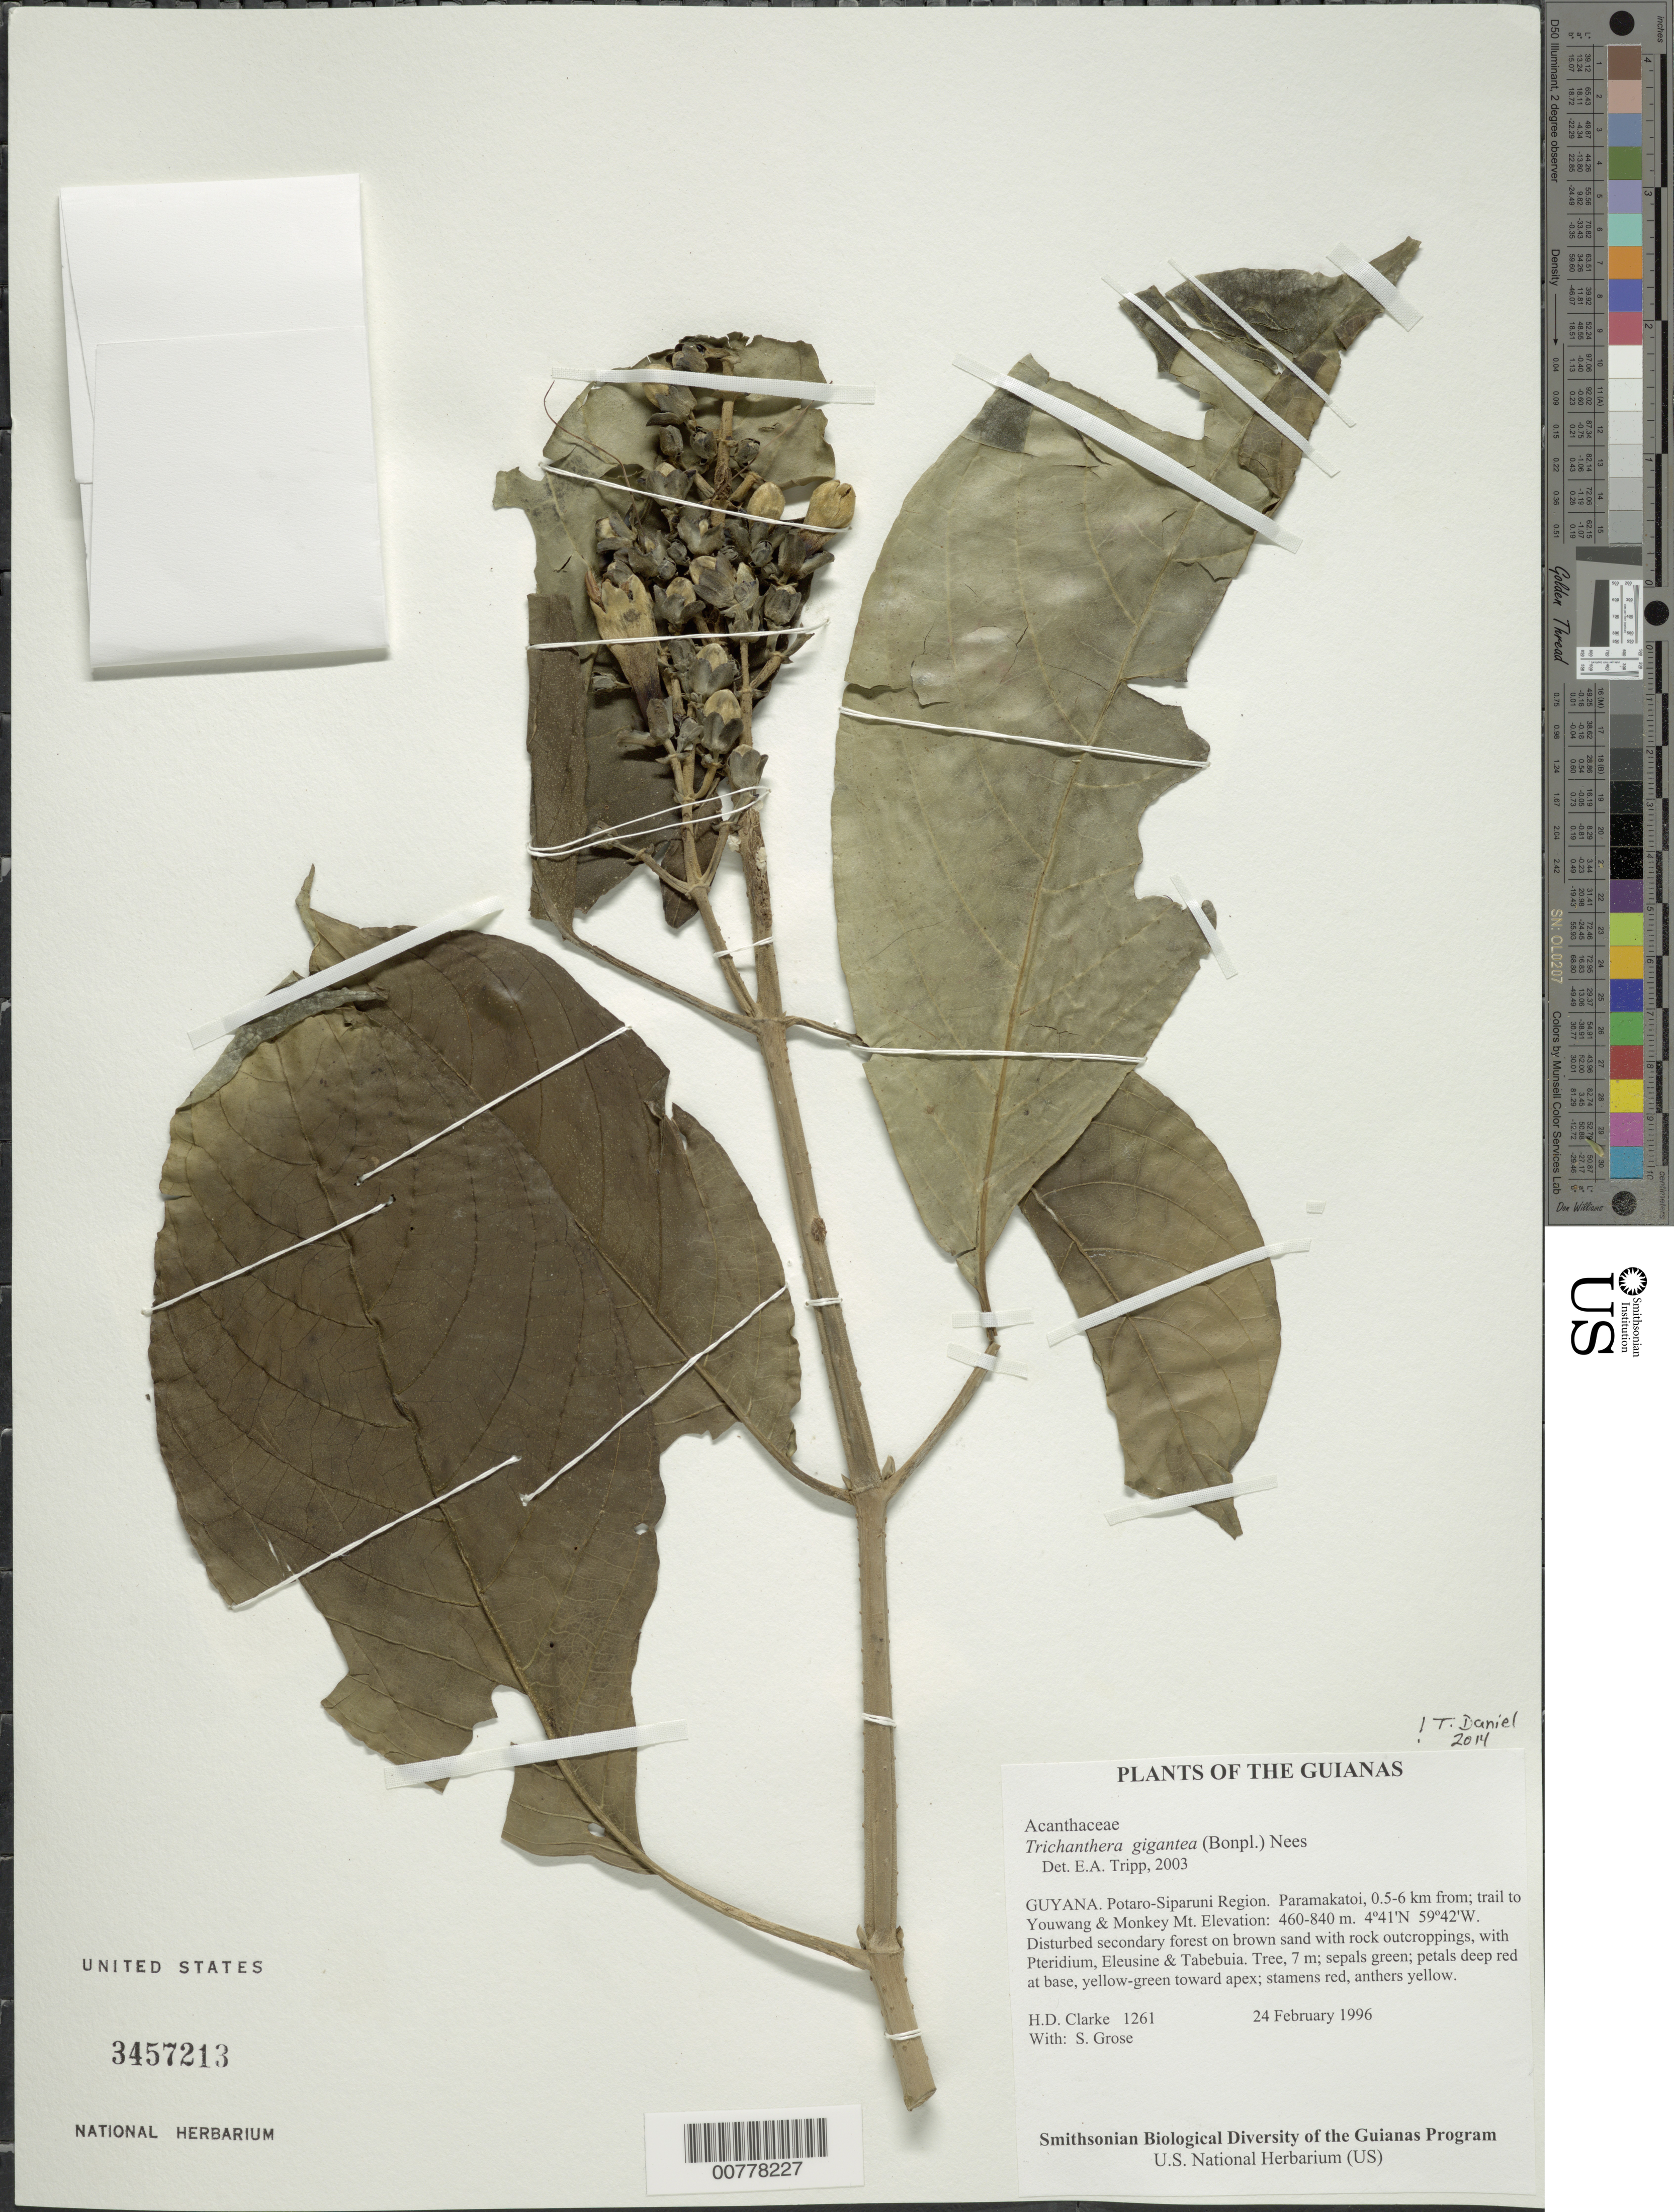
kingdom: Plantae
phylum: Tracheophyta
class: Magnoliopsida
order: Lamiales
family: Acanthaceae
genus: Trichanthera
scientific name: Trichanthera gigantea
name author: (Bonpl.) Nees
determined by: Tripp, Erin A.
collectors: H. D. Clarke & S. Grose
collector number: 1261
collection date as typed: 24 February 1996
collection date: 1996-02-24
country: Guyana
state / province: Potaro-Siparuni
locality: Paramakatoi, 0.5-6 km from; trail to Youwang & Monkey Mt.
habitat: Disturbed secondary forest on brown sand with rock outcroppings, with Pteridium, Eleusine & Tabebuia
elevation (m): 460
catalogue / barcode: US 3457213